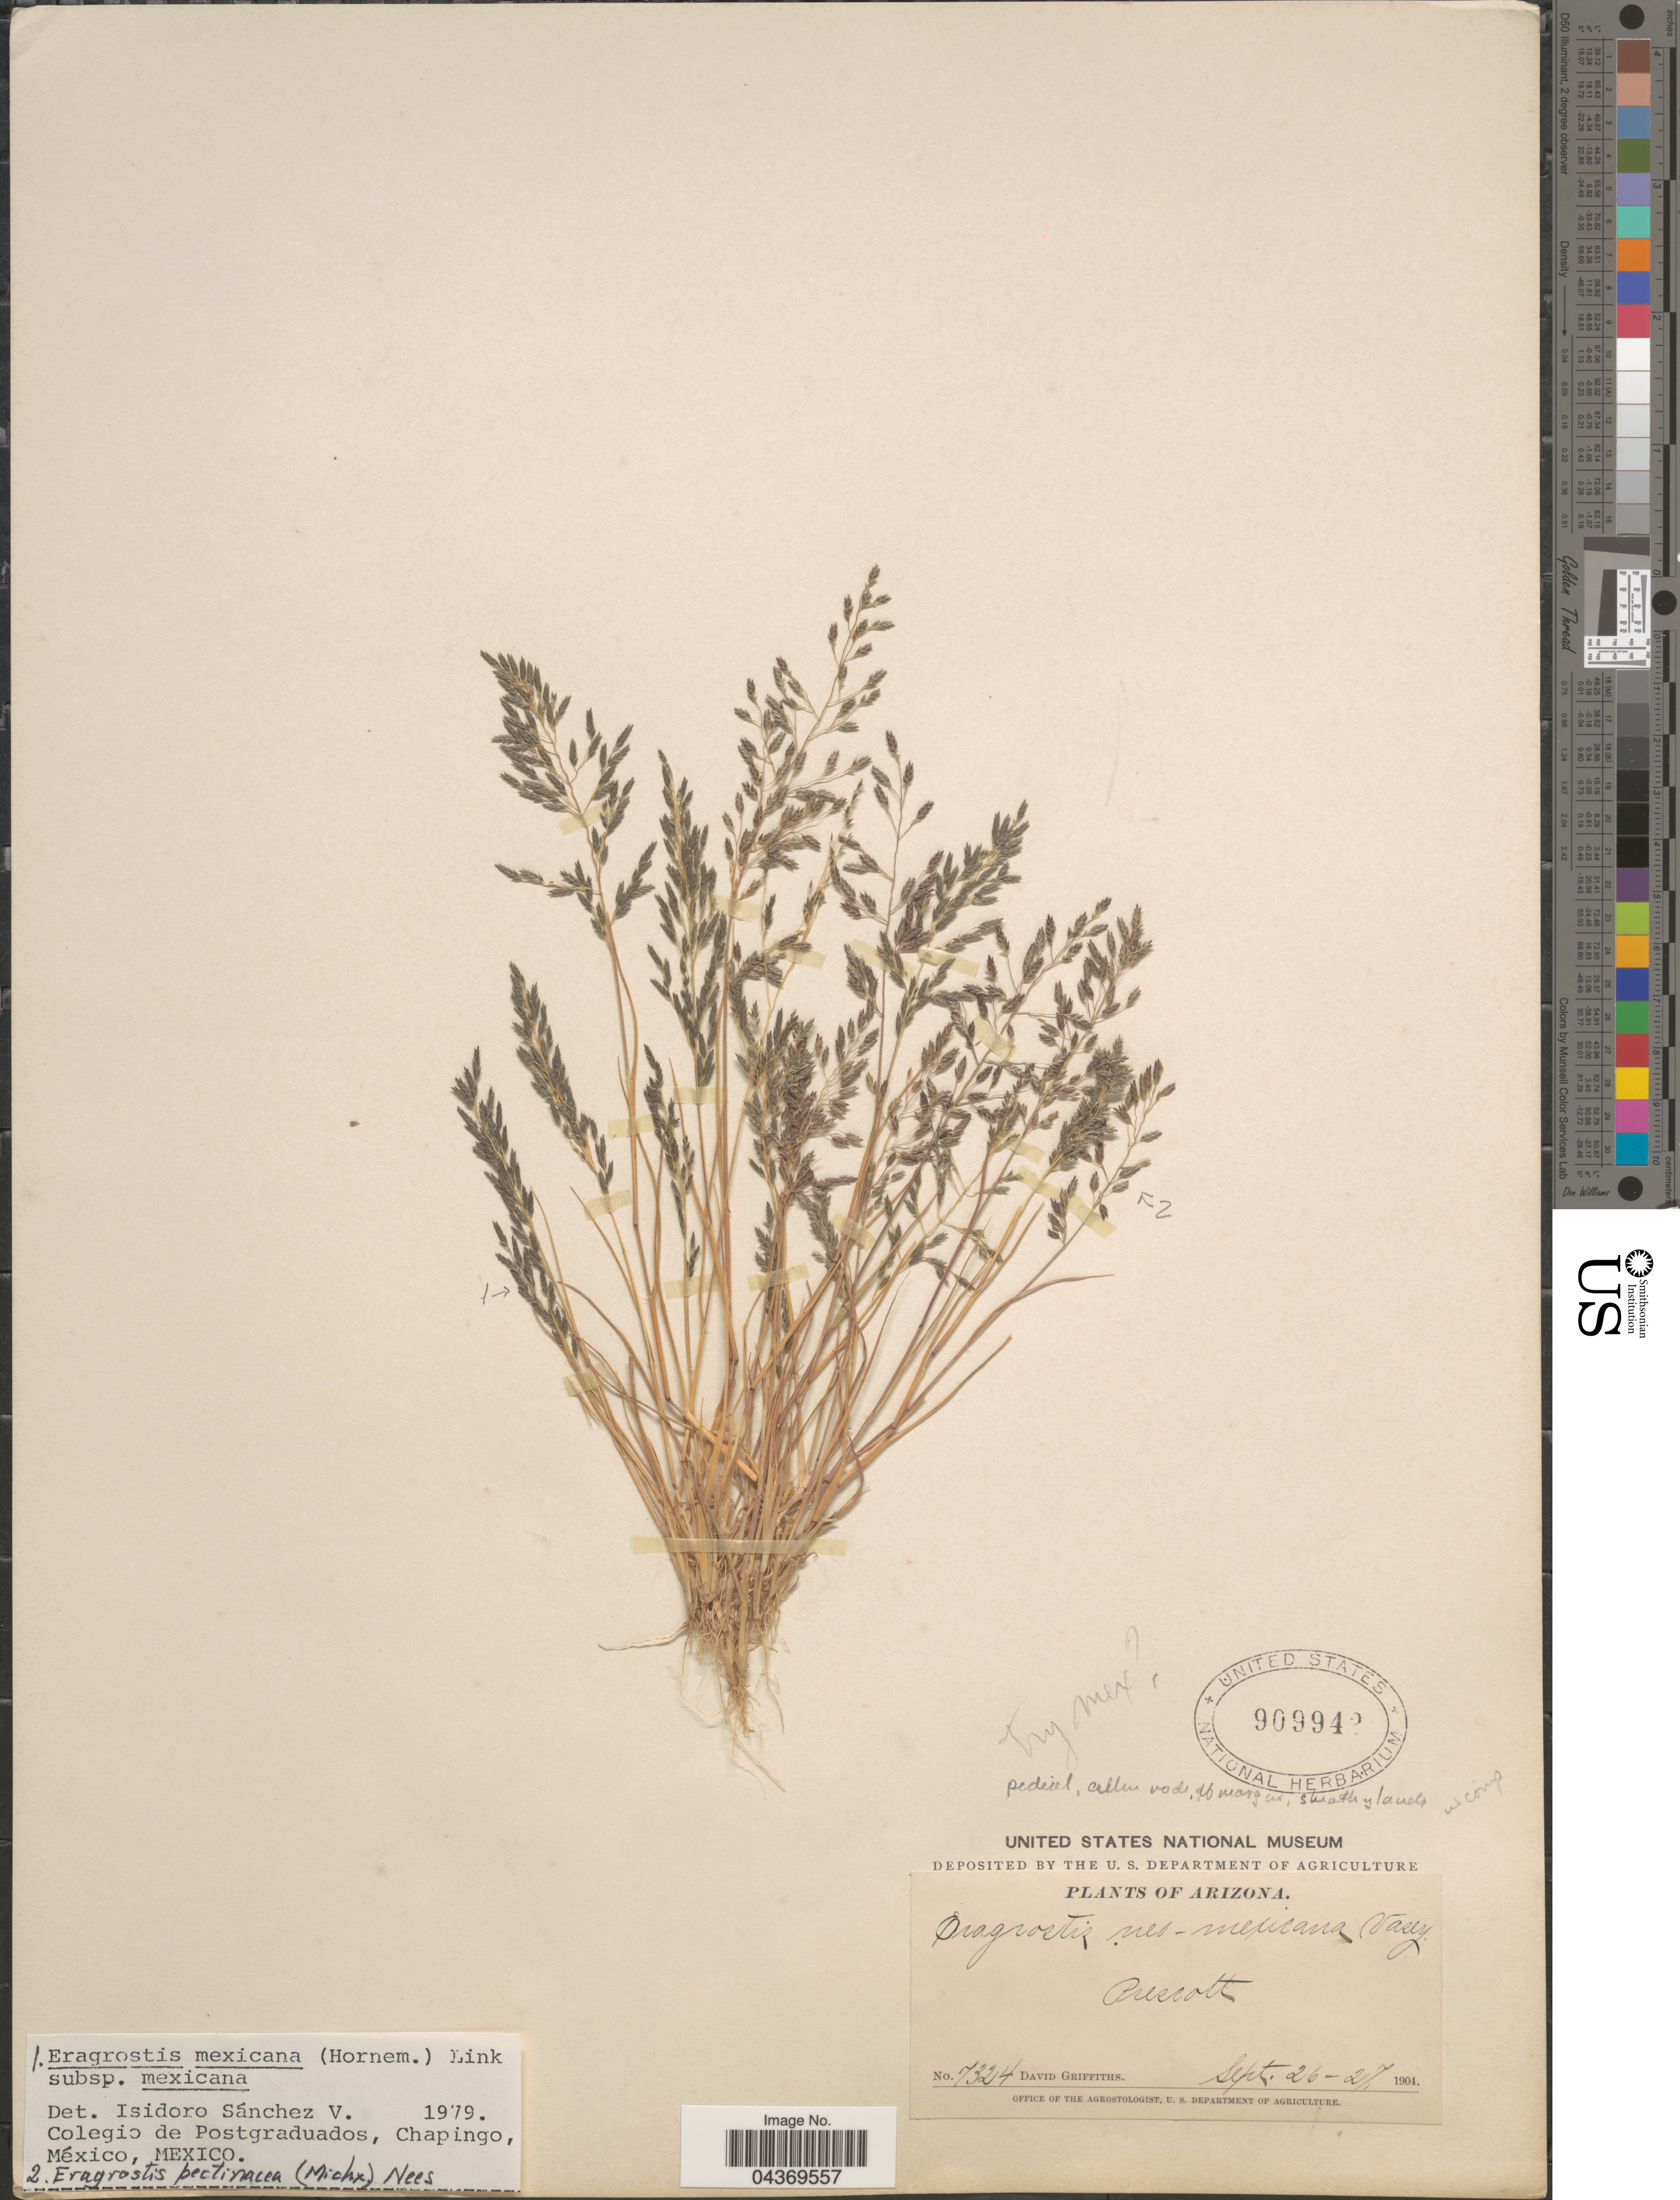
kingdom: Plantae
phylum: Tracheophyta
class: Liliopsida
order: Poales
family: Poaceae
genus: Eragrostis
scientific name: Eragrostis mexicana subsp. mexicana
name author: (Hornem.) Link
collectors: D. Griffiths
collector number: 7324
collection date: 1904-09-26/1904-09-27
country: United States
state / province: Arizona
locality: Prescott.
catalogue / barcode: US 909942